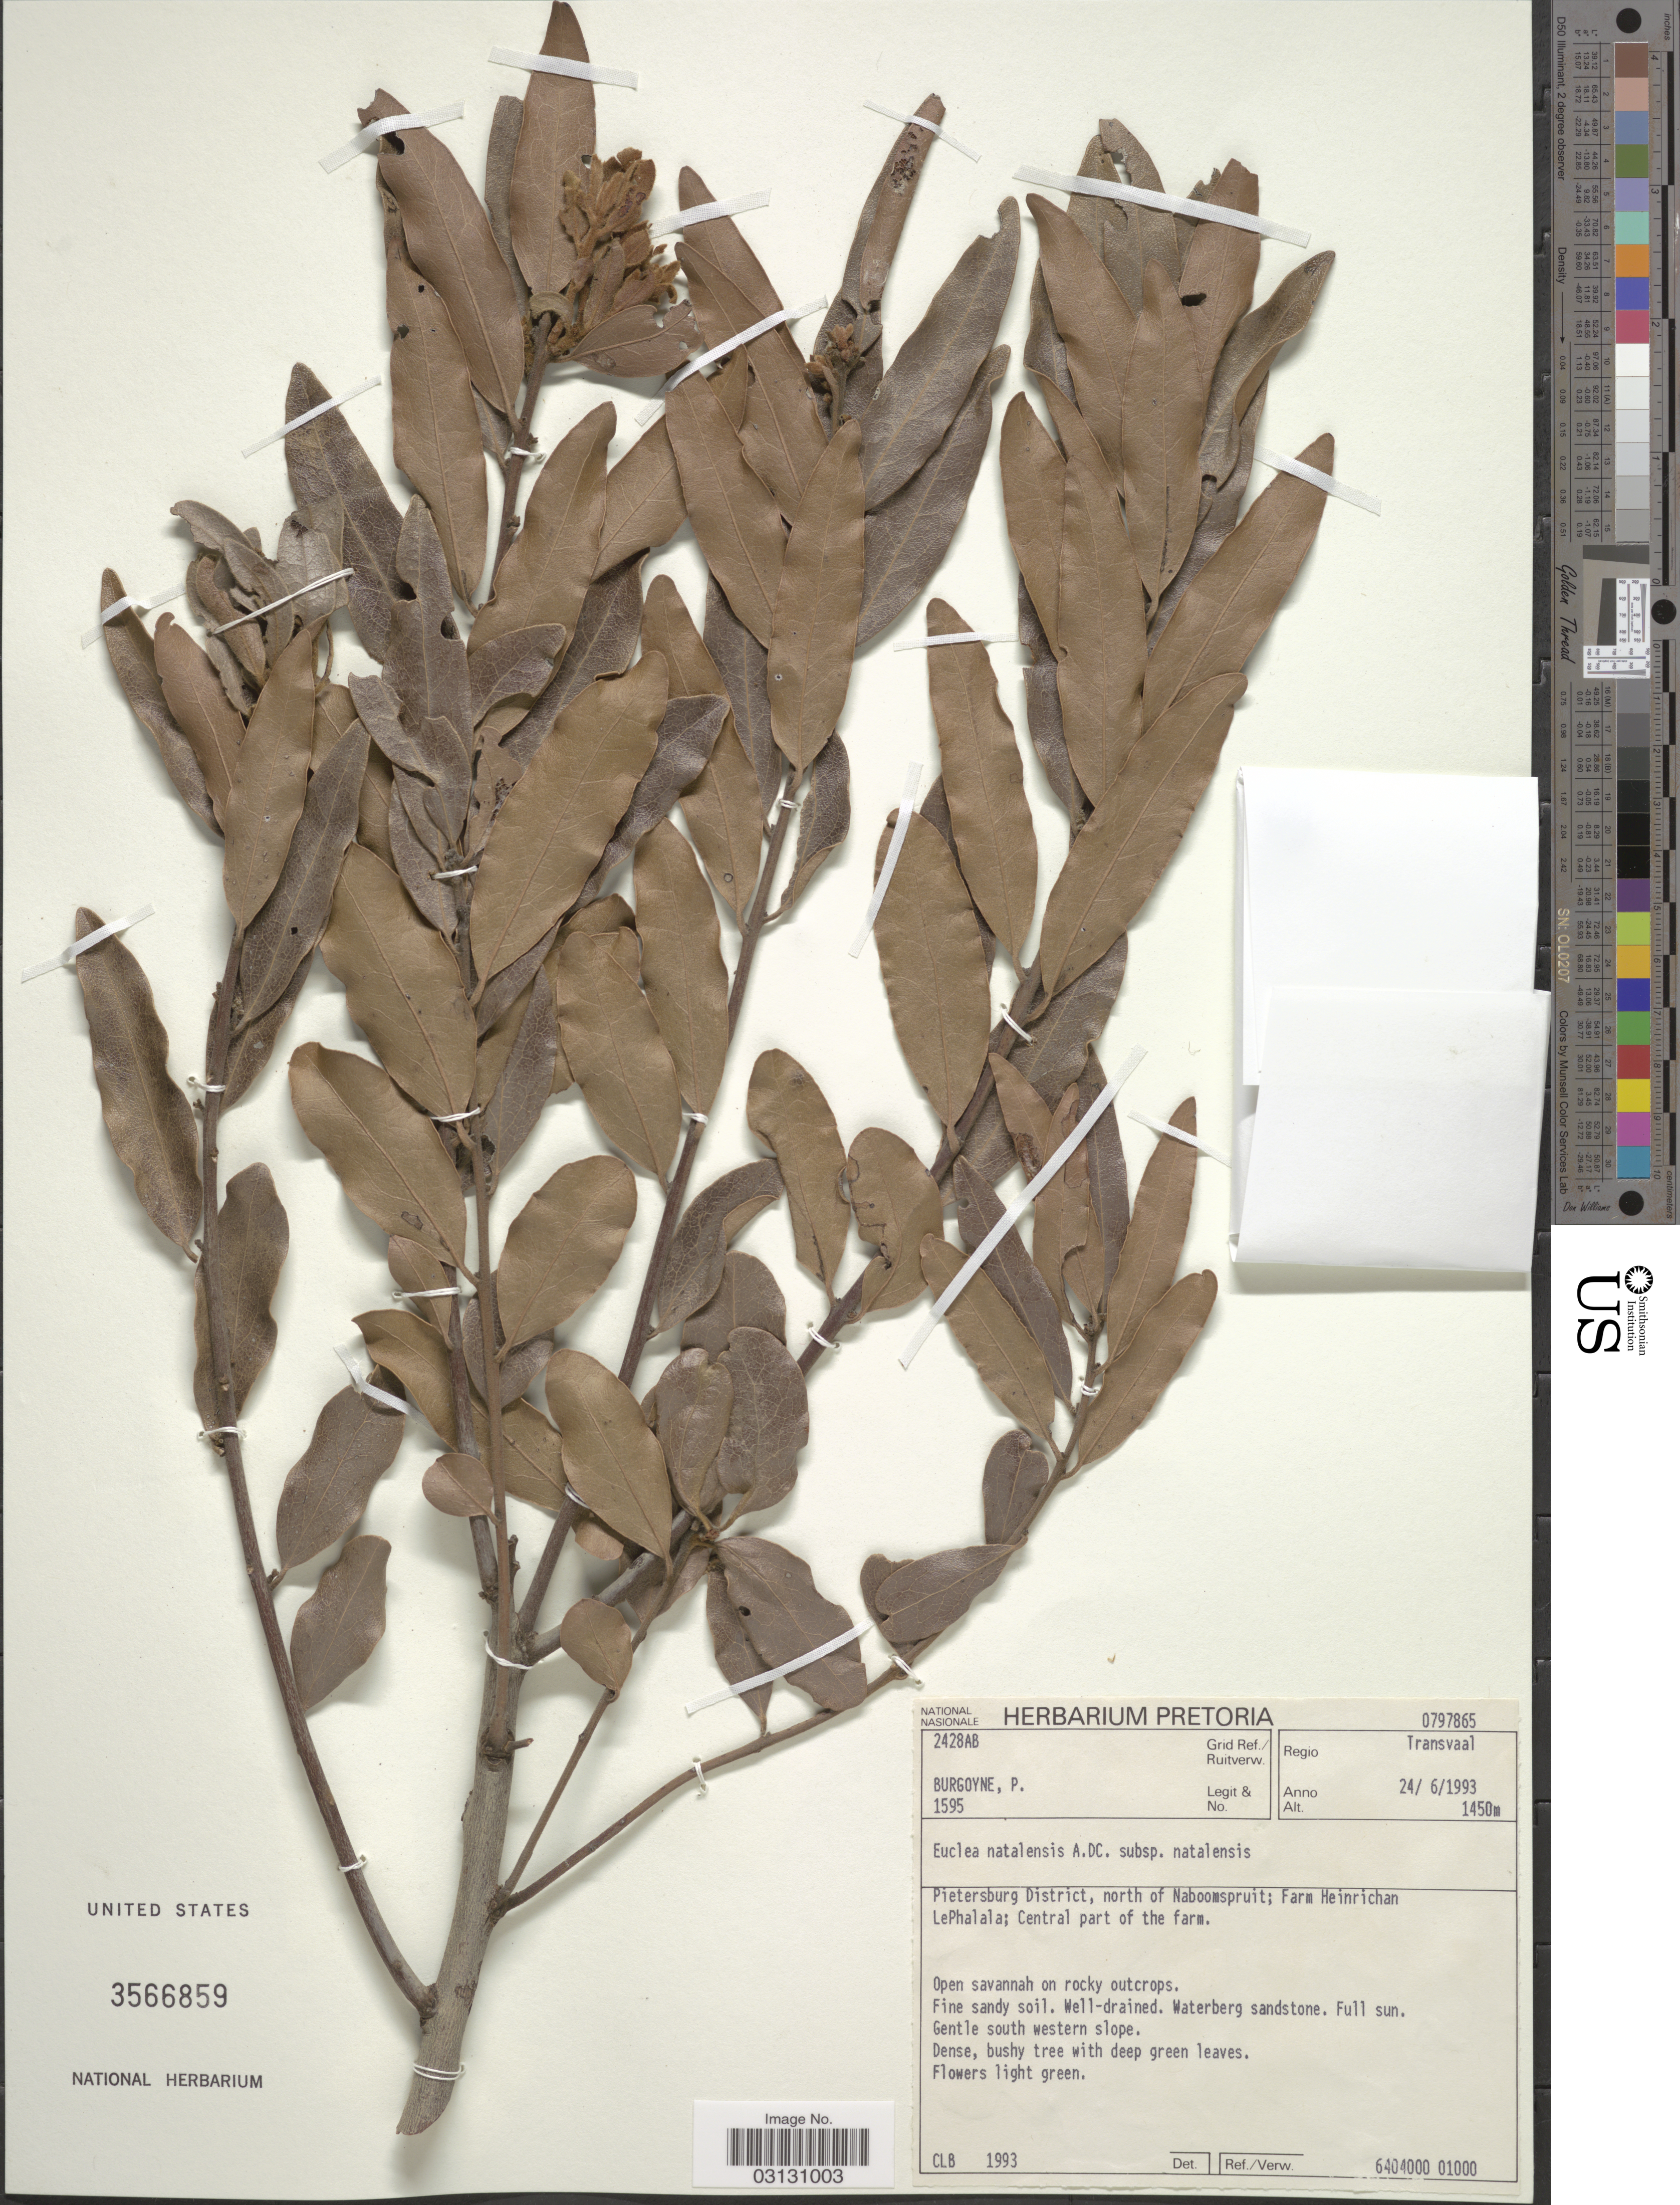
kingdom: Plantae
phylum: Tracheophyta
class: Magnoliopsida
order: Ericales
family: Ebenaceae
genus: Euclea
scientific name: Euclea natalensis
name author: A. DC.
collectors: P. M. Burgoyne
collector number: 1595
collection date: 1993-06-24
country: South Africa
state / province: Limpopo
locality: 2428AB Grid Ref./Ruitverw., Regio Transvaal, Pietersburg District, north of Naboomspruit; Farm Heinrichan LePhalala; Central part of the farm.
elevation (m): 1450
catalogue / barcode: US 3566859